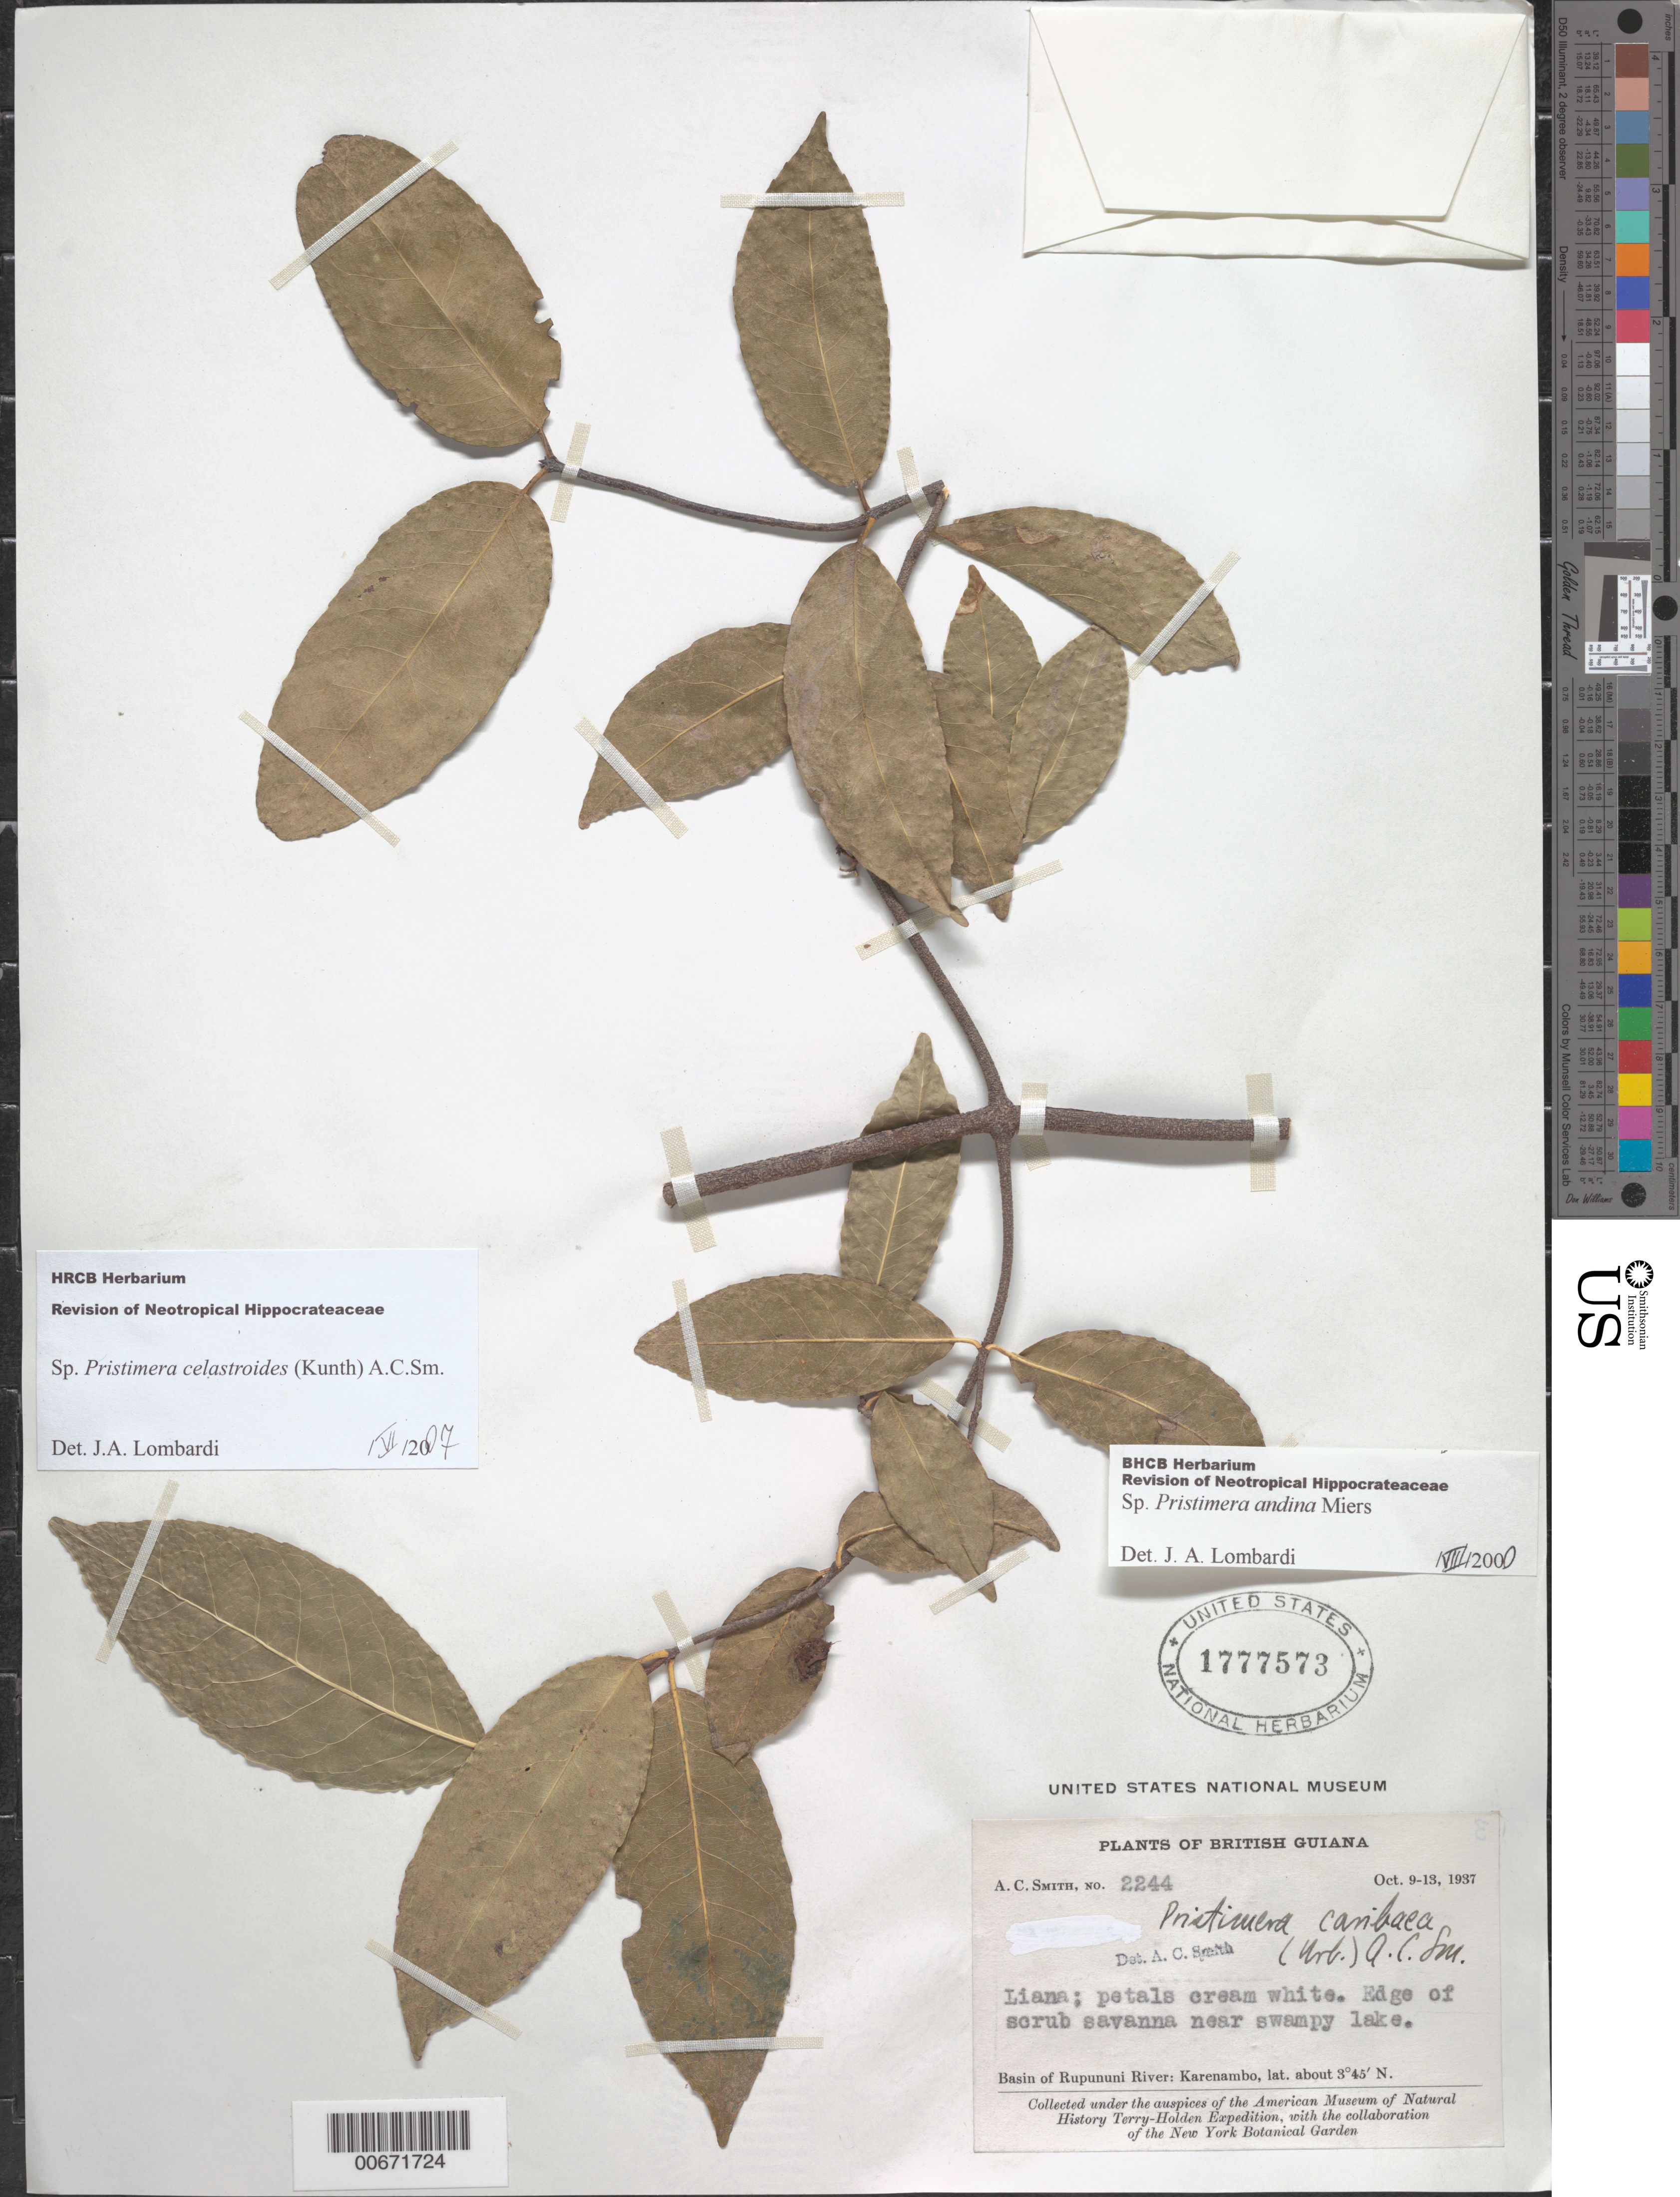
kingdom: Plantae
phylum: Tracheophyta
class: Magnoliopsida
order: Celastrales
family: Celastraceae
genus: Pristimera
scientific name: Pristimera celastroides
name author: (Kunth) A.C. Sm.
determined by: Lombardi, Julio A.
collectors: A. C. Smith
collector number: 2244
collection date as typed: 9-Oct-37 to 13-Oct-37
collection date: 1937-10-09/1937-10-13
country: Guyana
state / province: U. Takutu-U. Essequibo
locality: Karanambo, Rupununi River basin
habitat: Edge of scrub savanna near swampy lake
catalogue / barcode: US 1777573